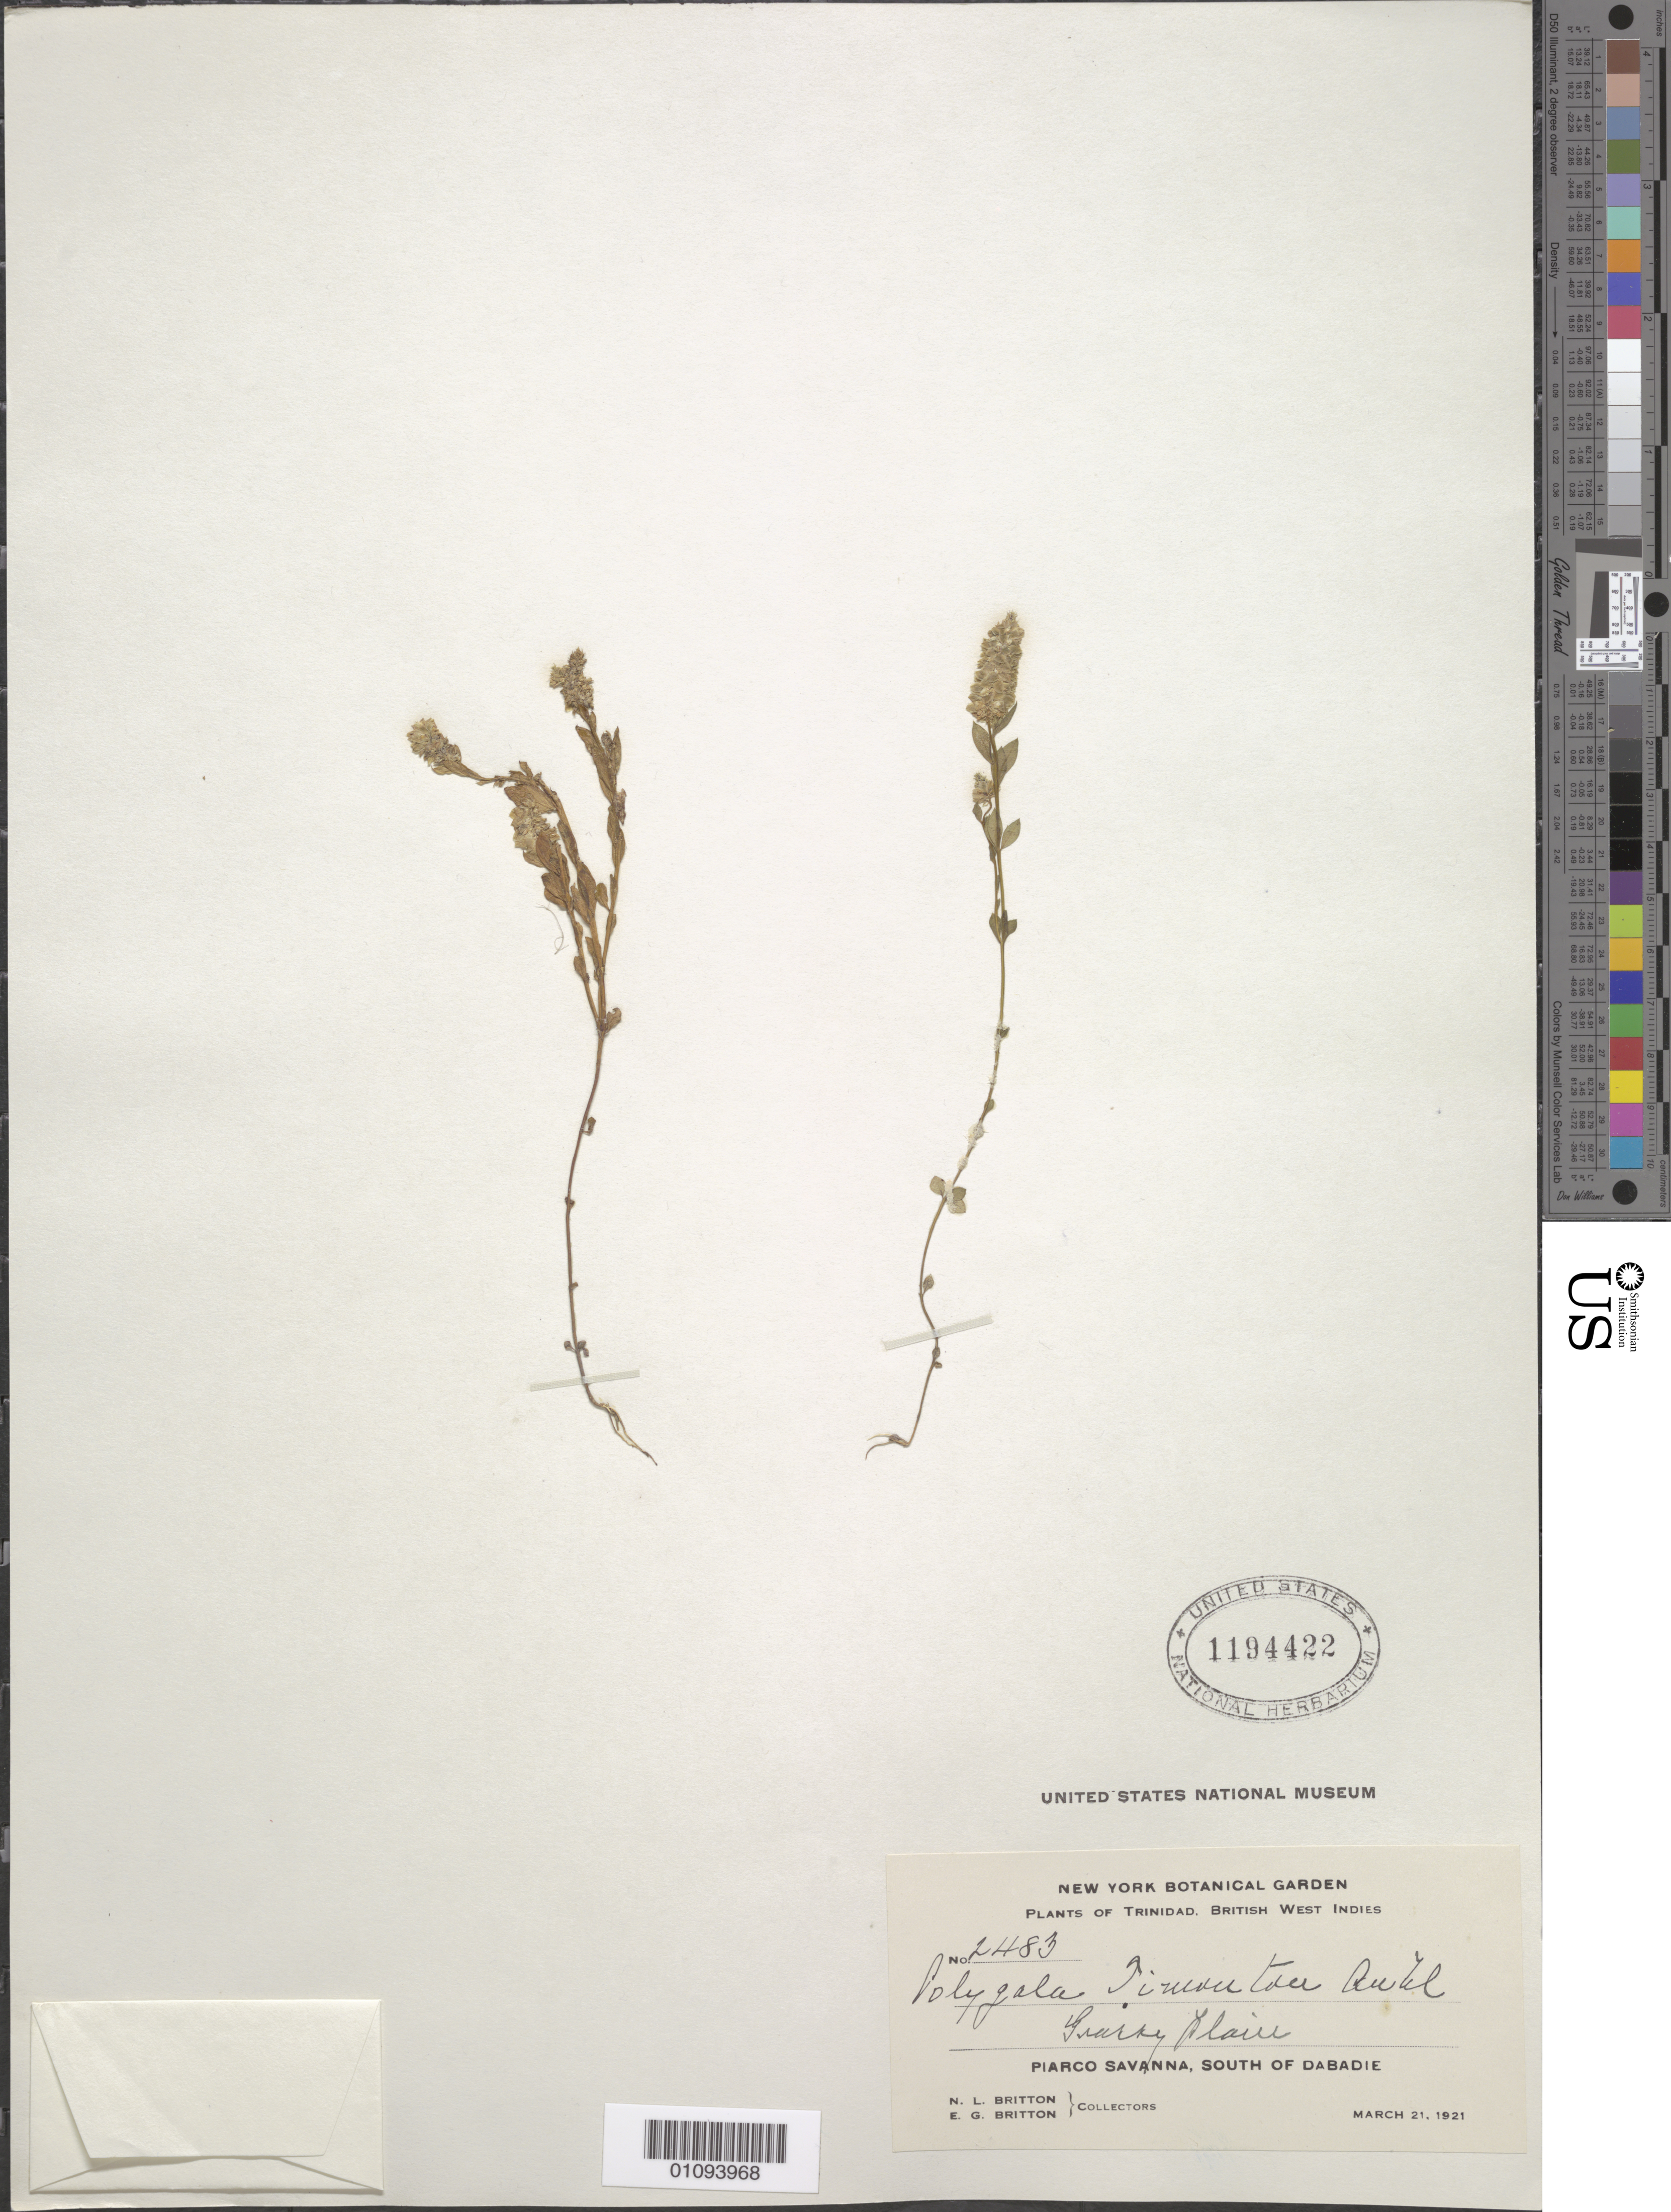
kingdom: Plantae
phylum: Tracheophyta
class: Magnoliopsida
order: Fabales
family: Polygalaceae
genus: Polygala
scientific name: Polygala timoutou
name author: Aubl.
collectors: N. Britton & E. G. Britton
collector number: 2483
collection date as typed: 21 Mar 1921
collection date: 1921-03-21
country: Trinidad and Tobago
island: Trinidad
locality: Piarco Savanna, S of Dabadie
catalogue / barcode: US 1194422